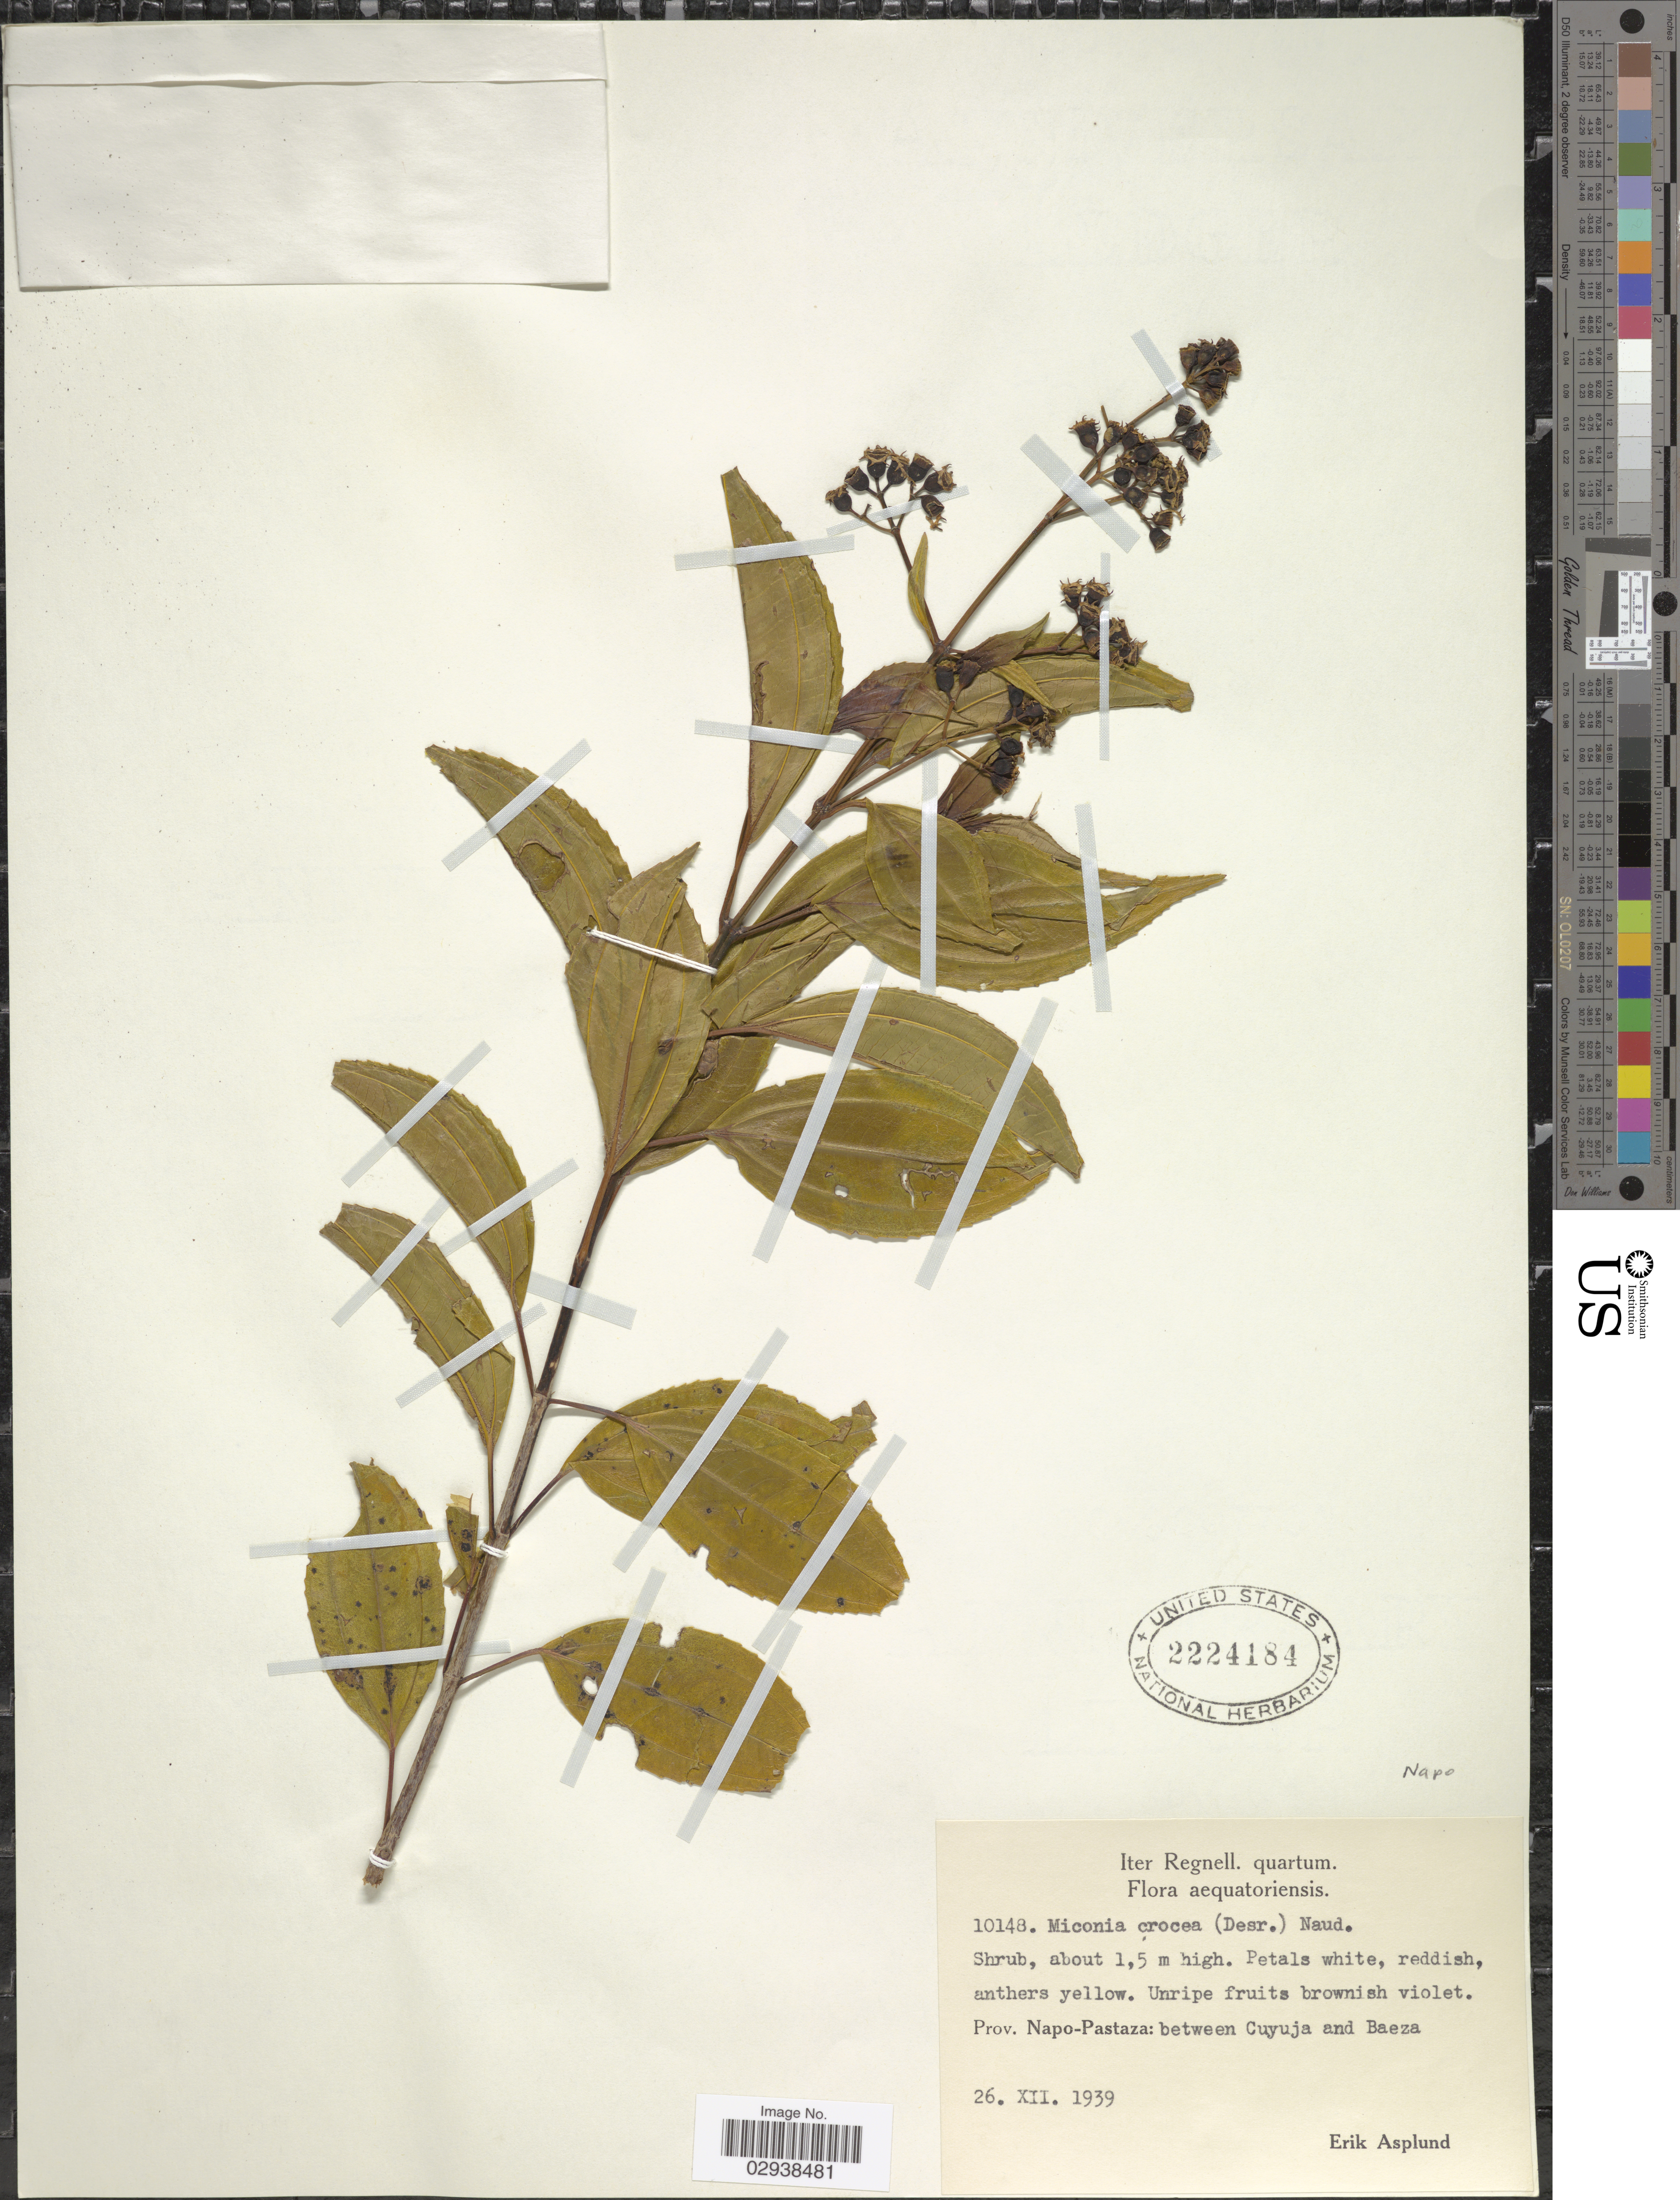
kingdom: Plantae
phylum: Tracheophyta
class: Magnoliopsida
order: Myrtales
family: Melastomataceae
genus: Miconia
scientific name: Miconia crocea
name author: (Desr.) Naudin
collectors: E. Asplund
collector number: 10148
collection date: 1939-12-26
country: Ecuador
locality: Prov. Napo-Pastaza: between Cuyuja and Baeza.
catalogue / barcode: US 2224184